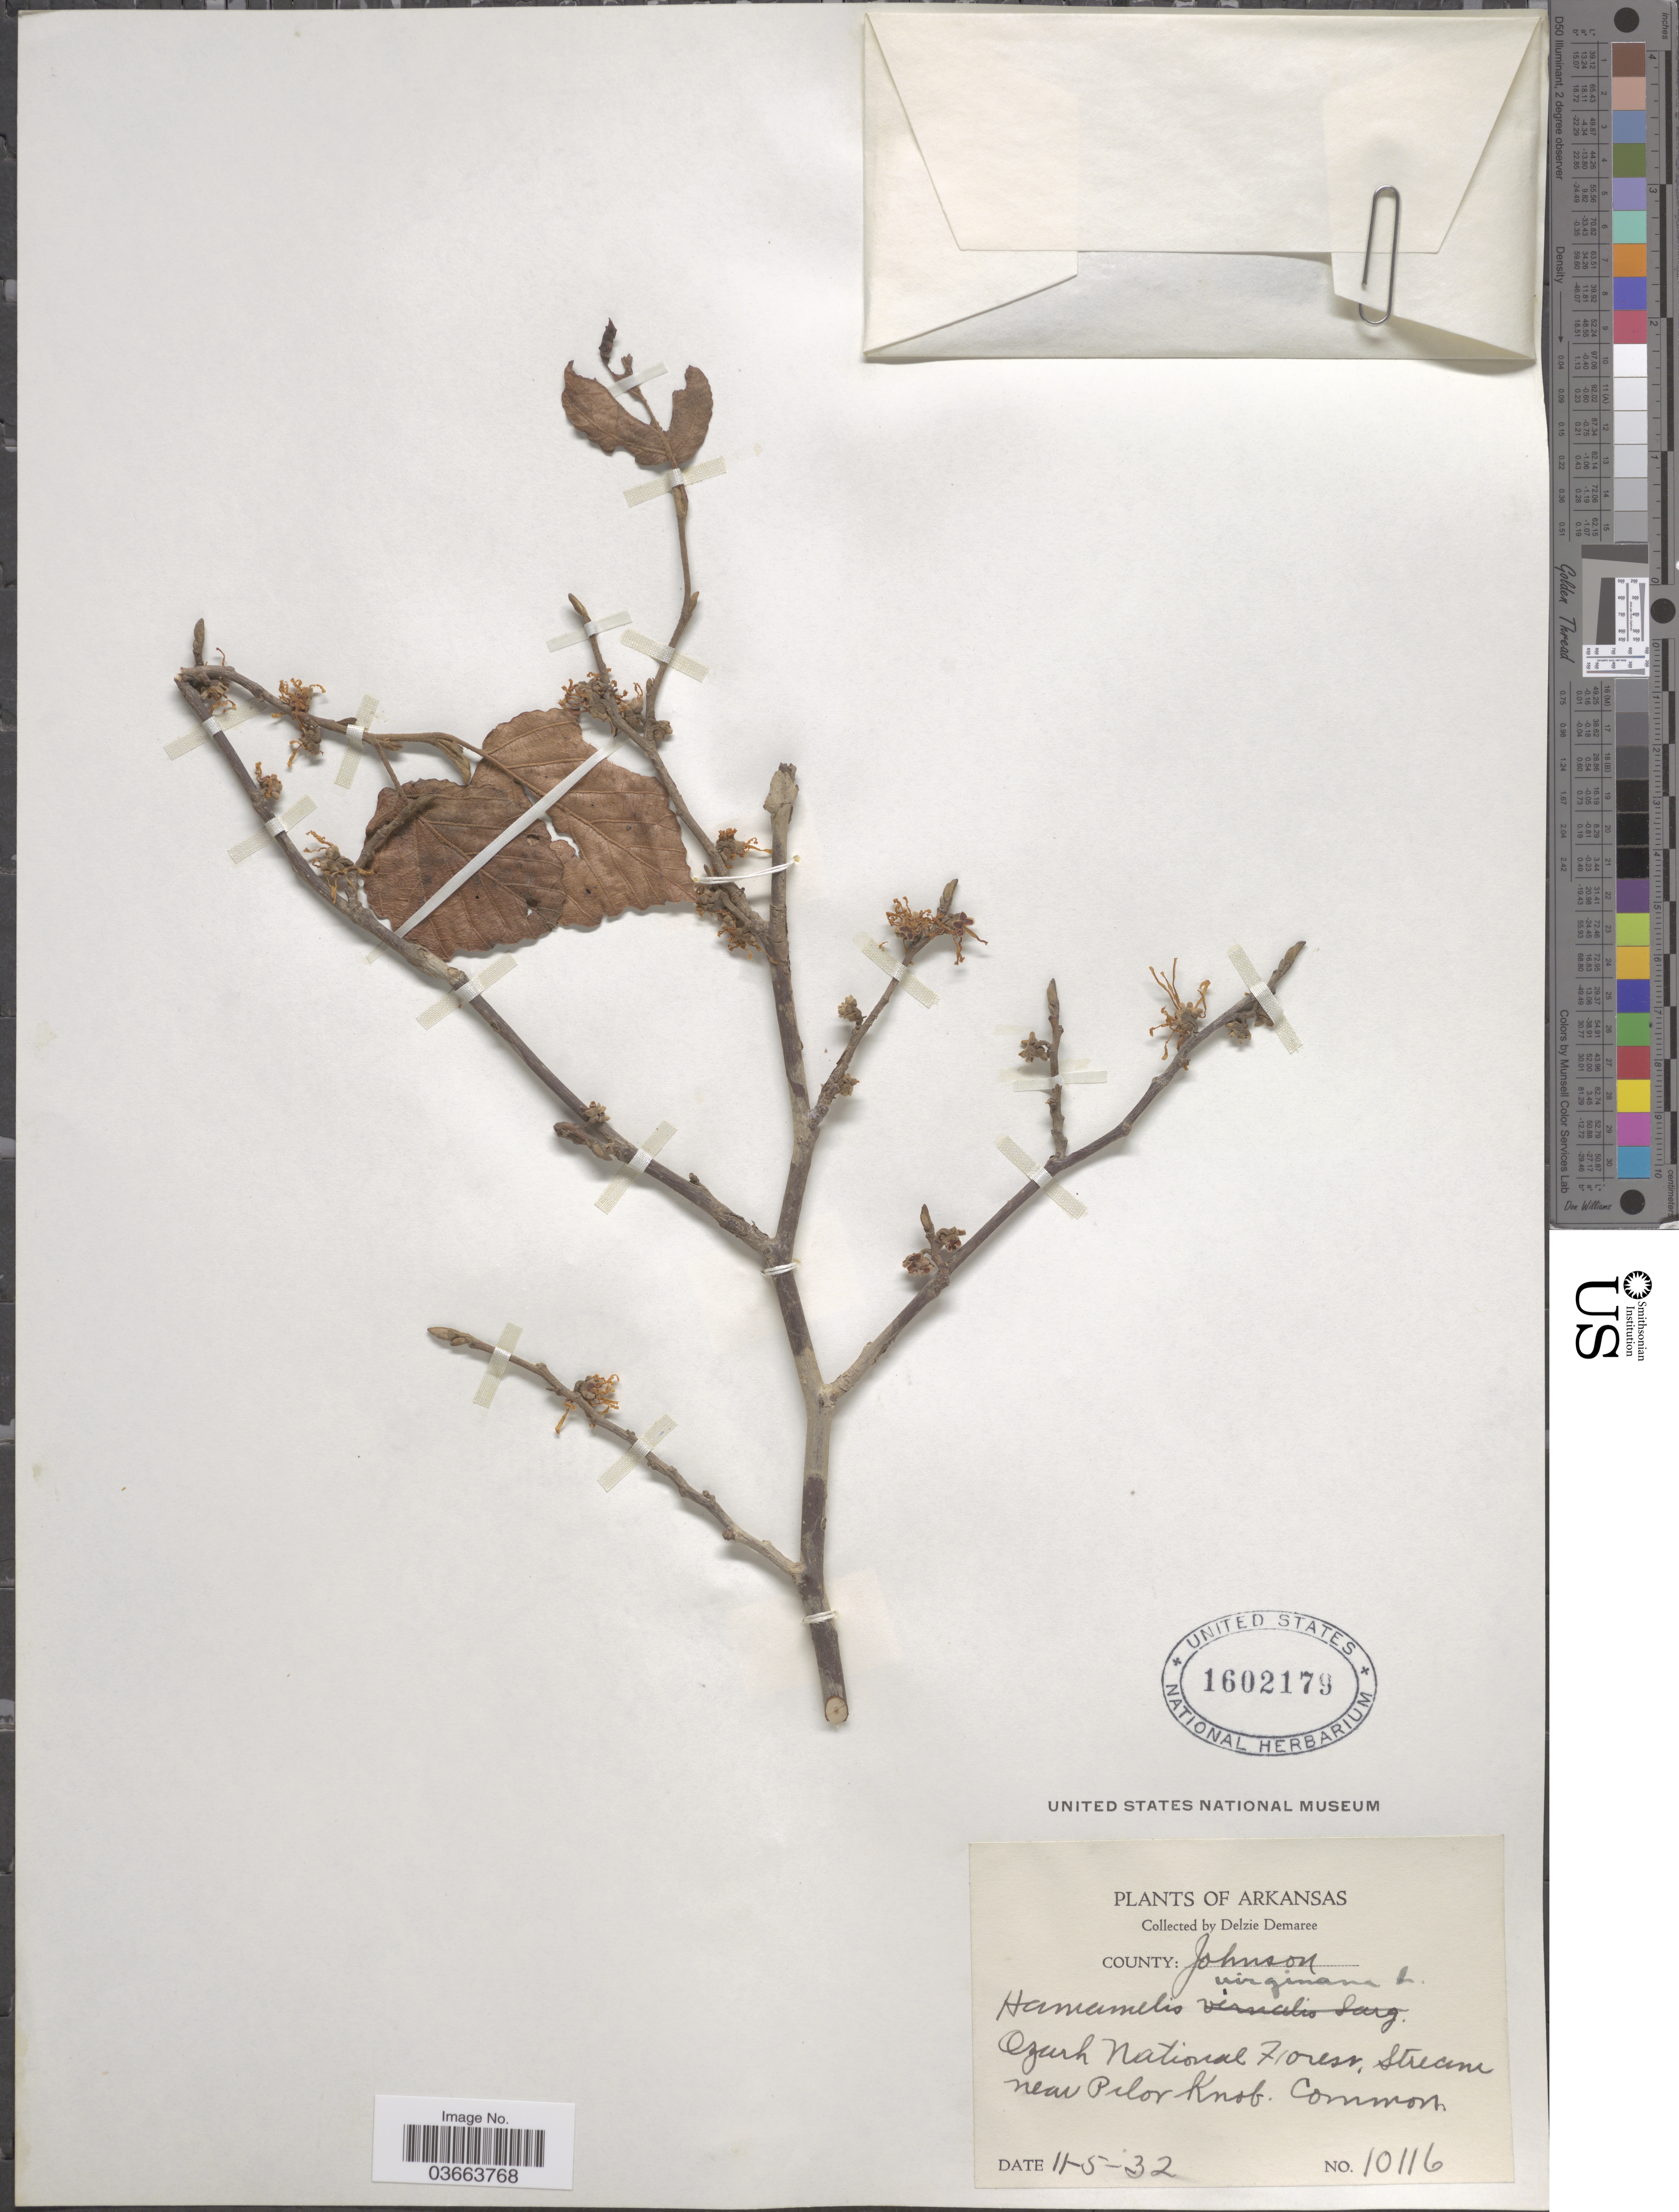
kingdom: Plantae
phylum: Tracheophyta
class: Magnoliopsida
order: Saxifragales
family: Hamamelidaceae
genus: Hamamelis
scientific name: Hamamelis virginiana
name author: L.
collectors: D. Demaree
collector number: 10116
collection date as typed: Transcribed d/m/y: 5/11/32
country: United States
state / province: Arkansas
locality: County: Johnson. Ozark National Forest. Stream near Pelor* Knob.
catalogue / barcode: US 1602179